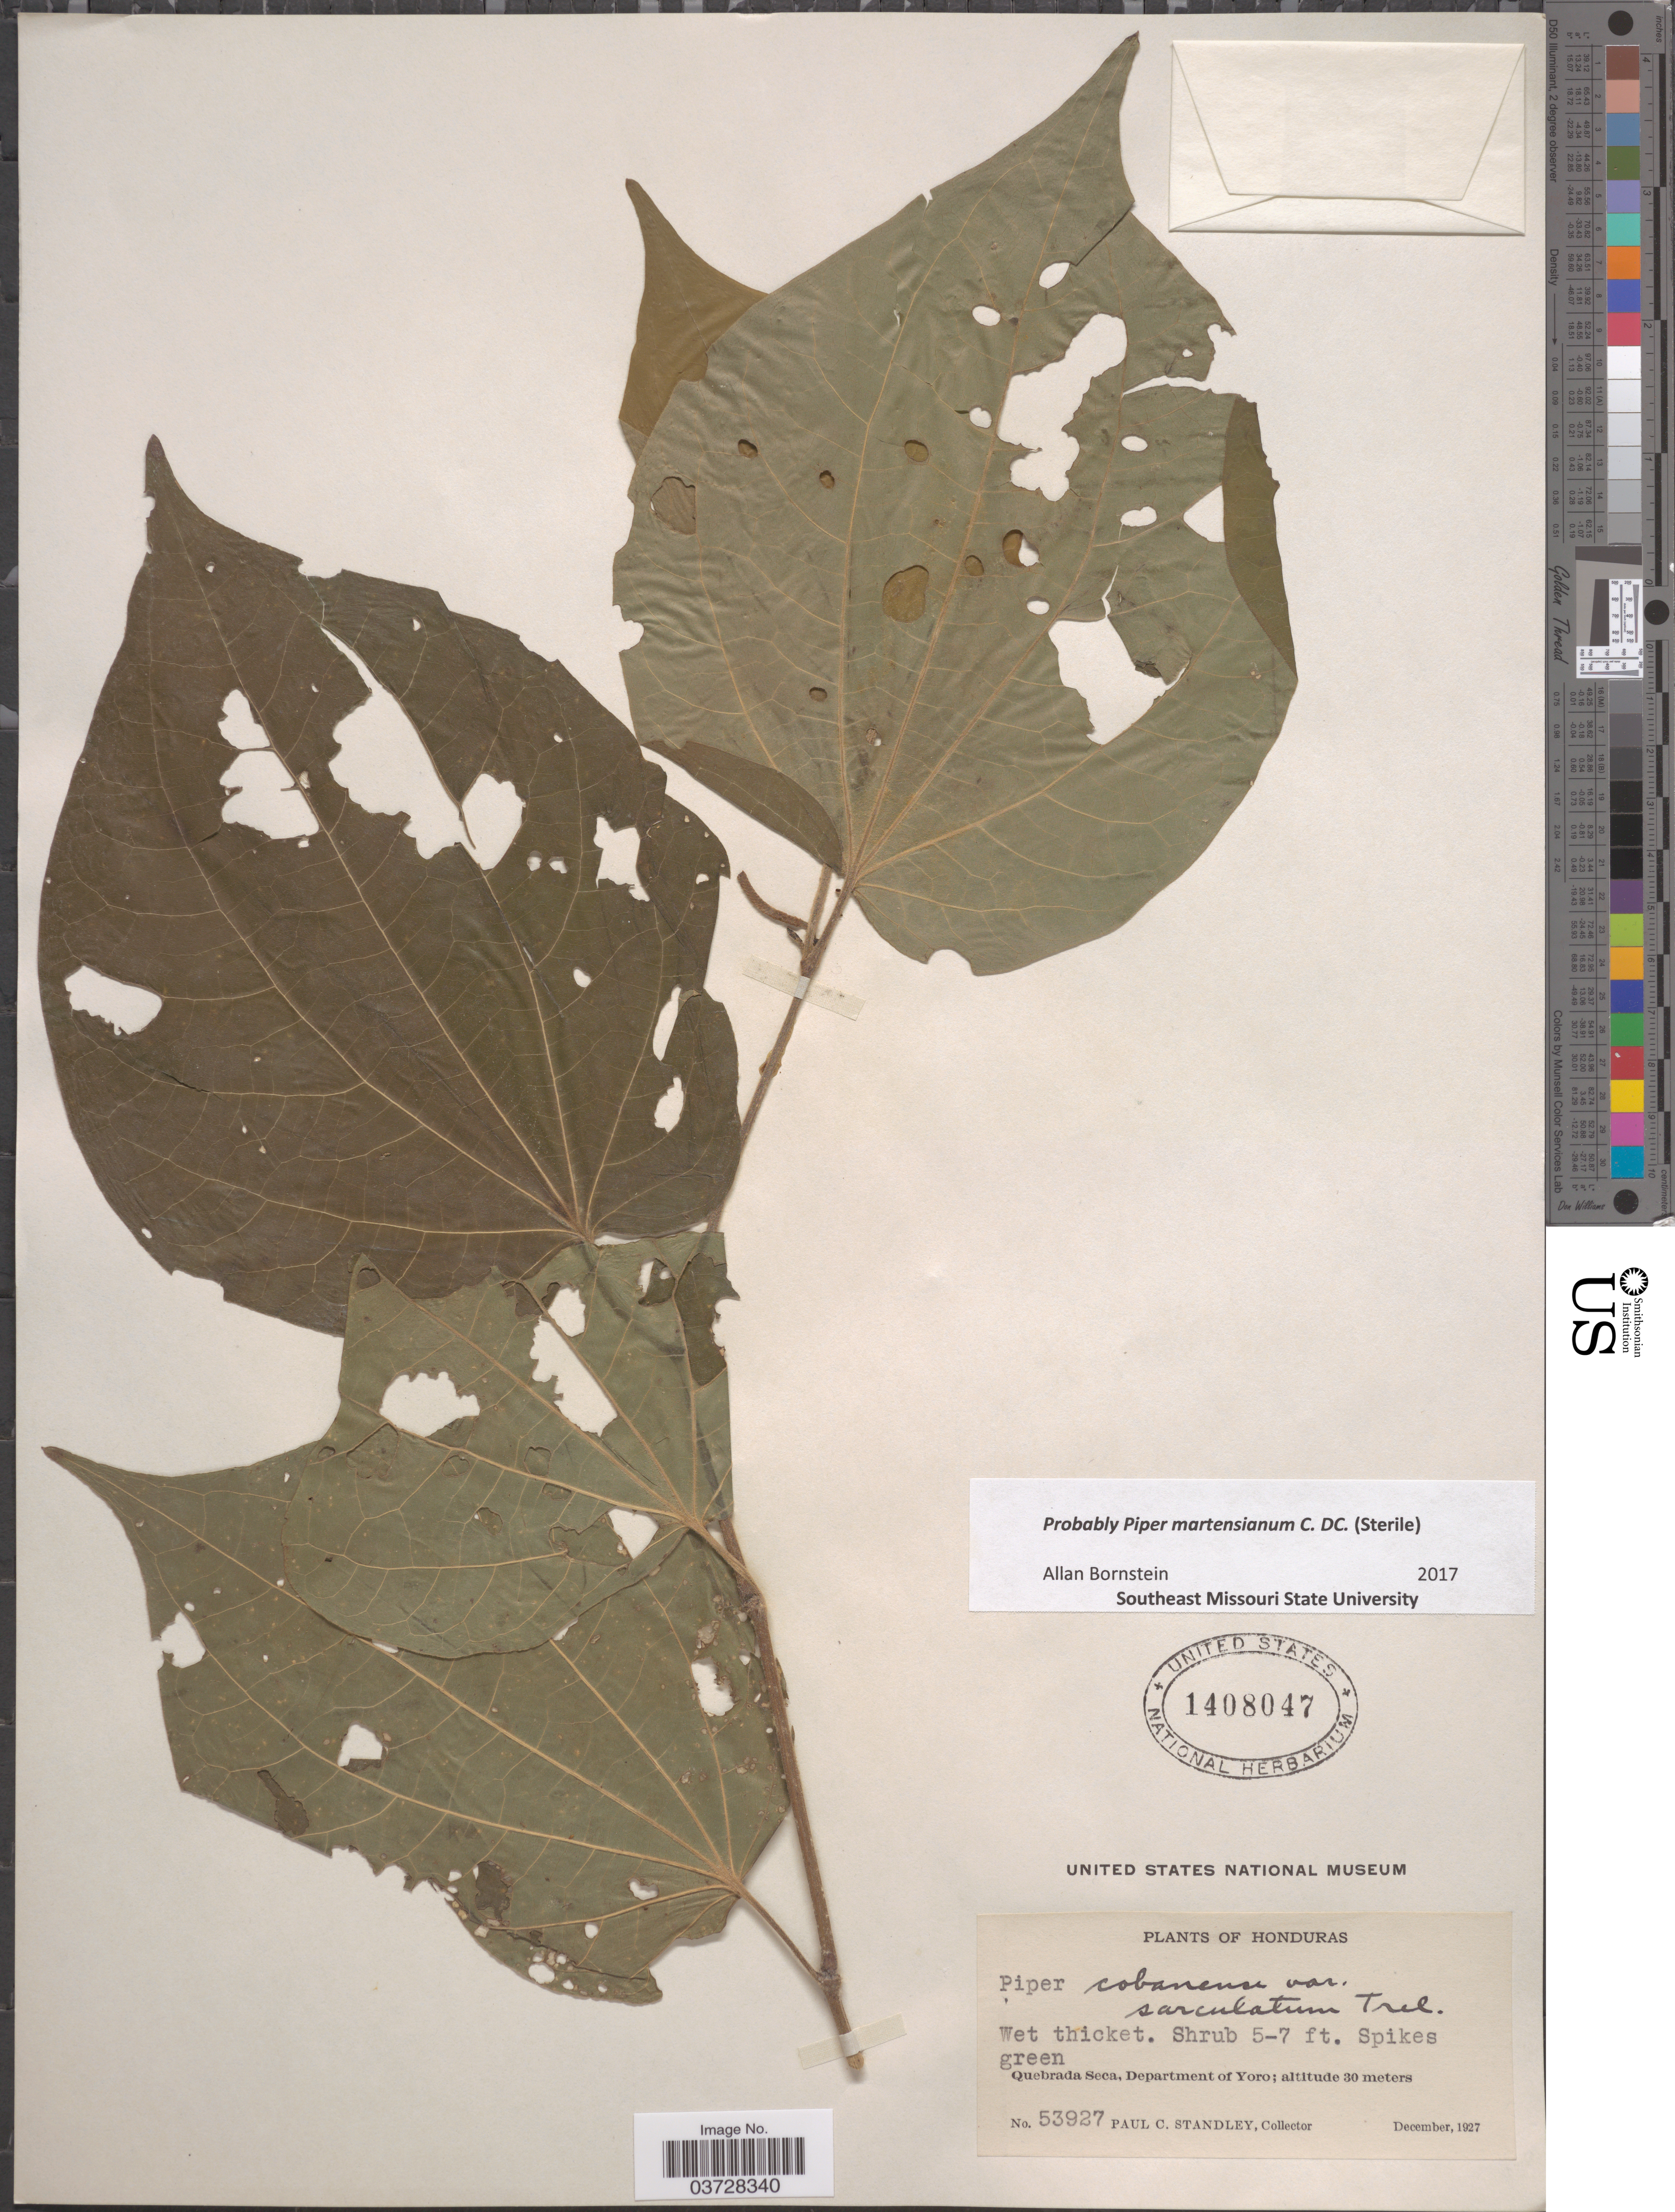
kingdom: Plantae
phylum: Tracheophyta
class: Magnoliopsida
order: Piperales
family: Piperaceae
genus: Piper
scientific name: Piper martensianum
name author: C. DC.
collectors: P. C. Standley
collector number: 53927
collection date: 1927-12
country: Honduras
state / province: Yoro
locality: Quebrada Seca, Department of Yoro.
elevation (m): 30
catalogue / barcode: US 1408047